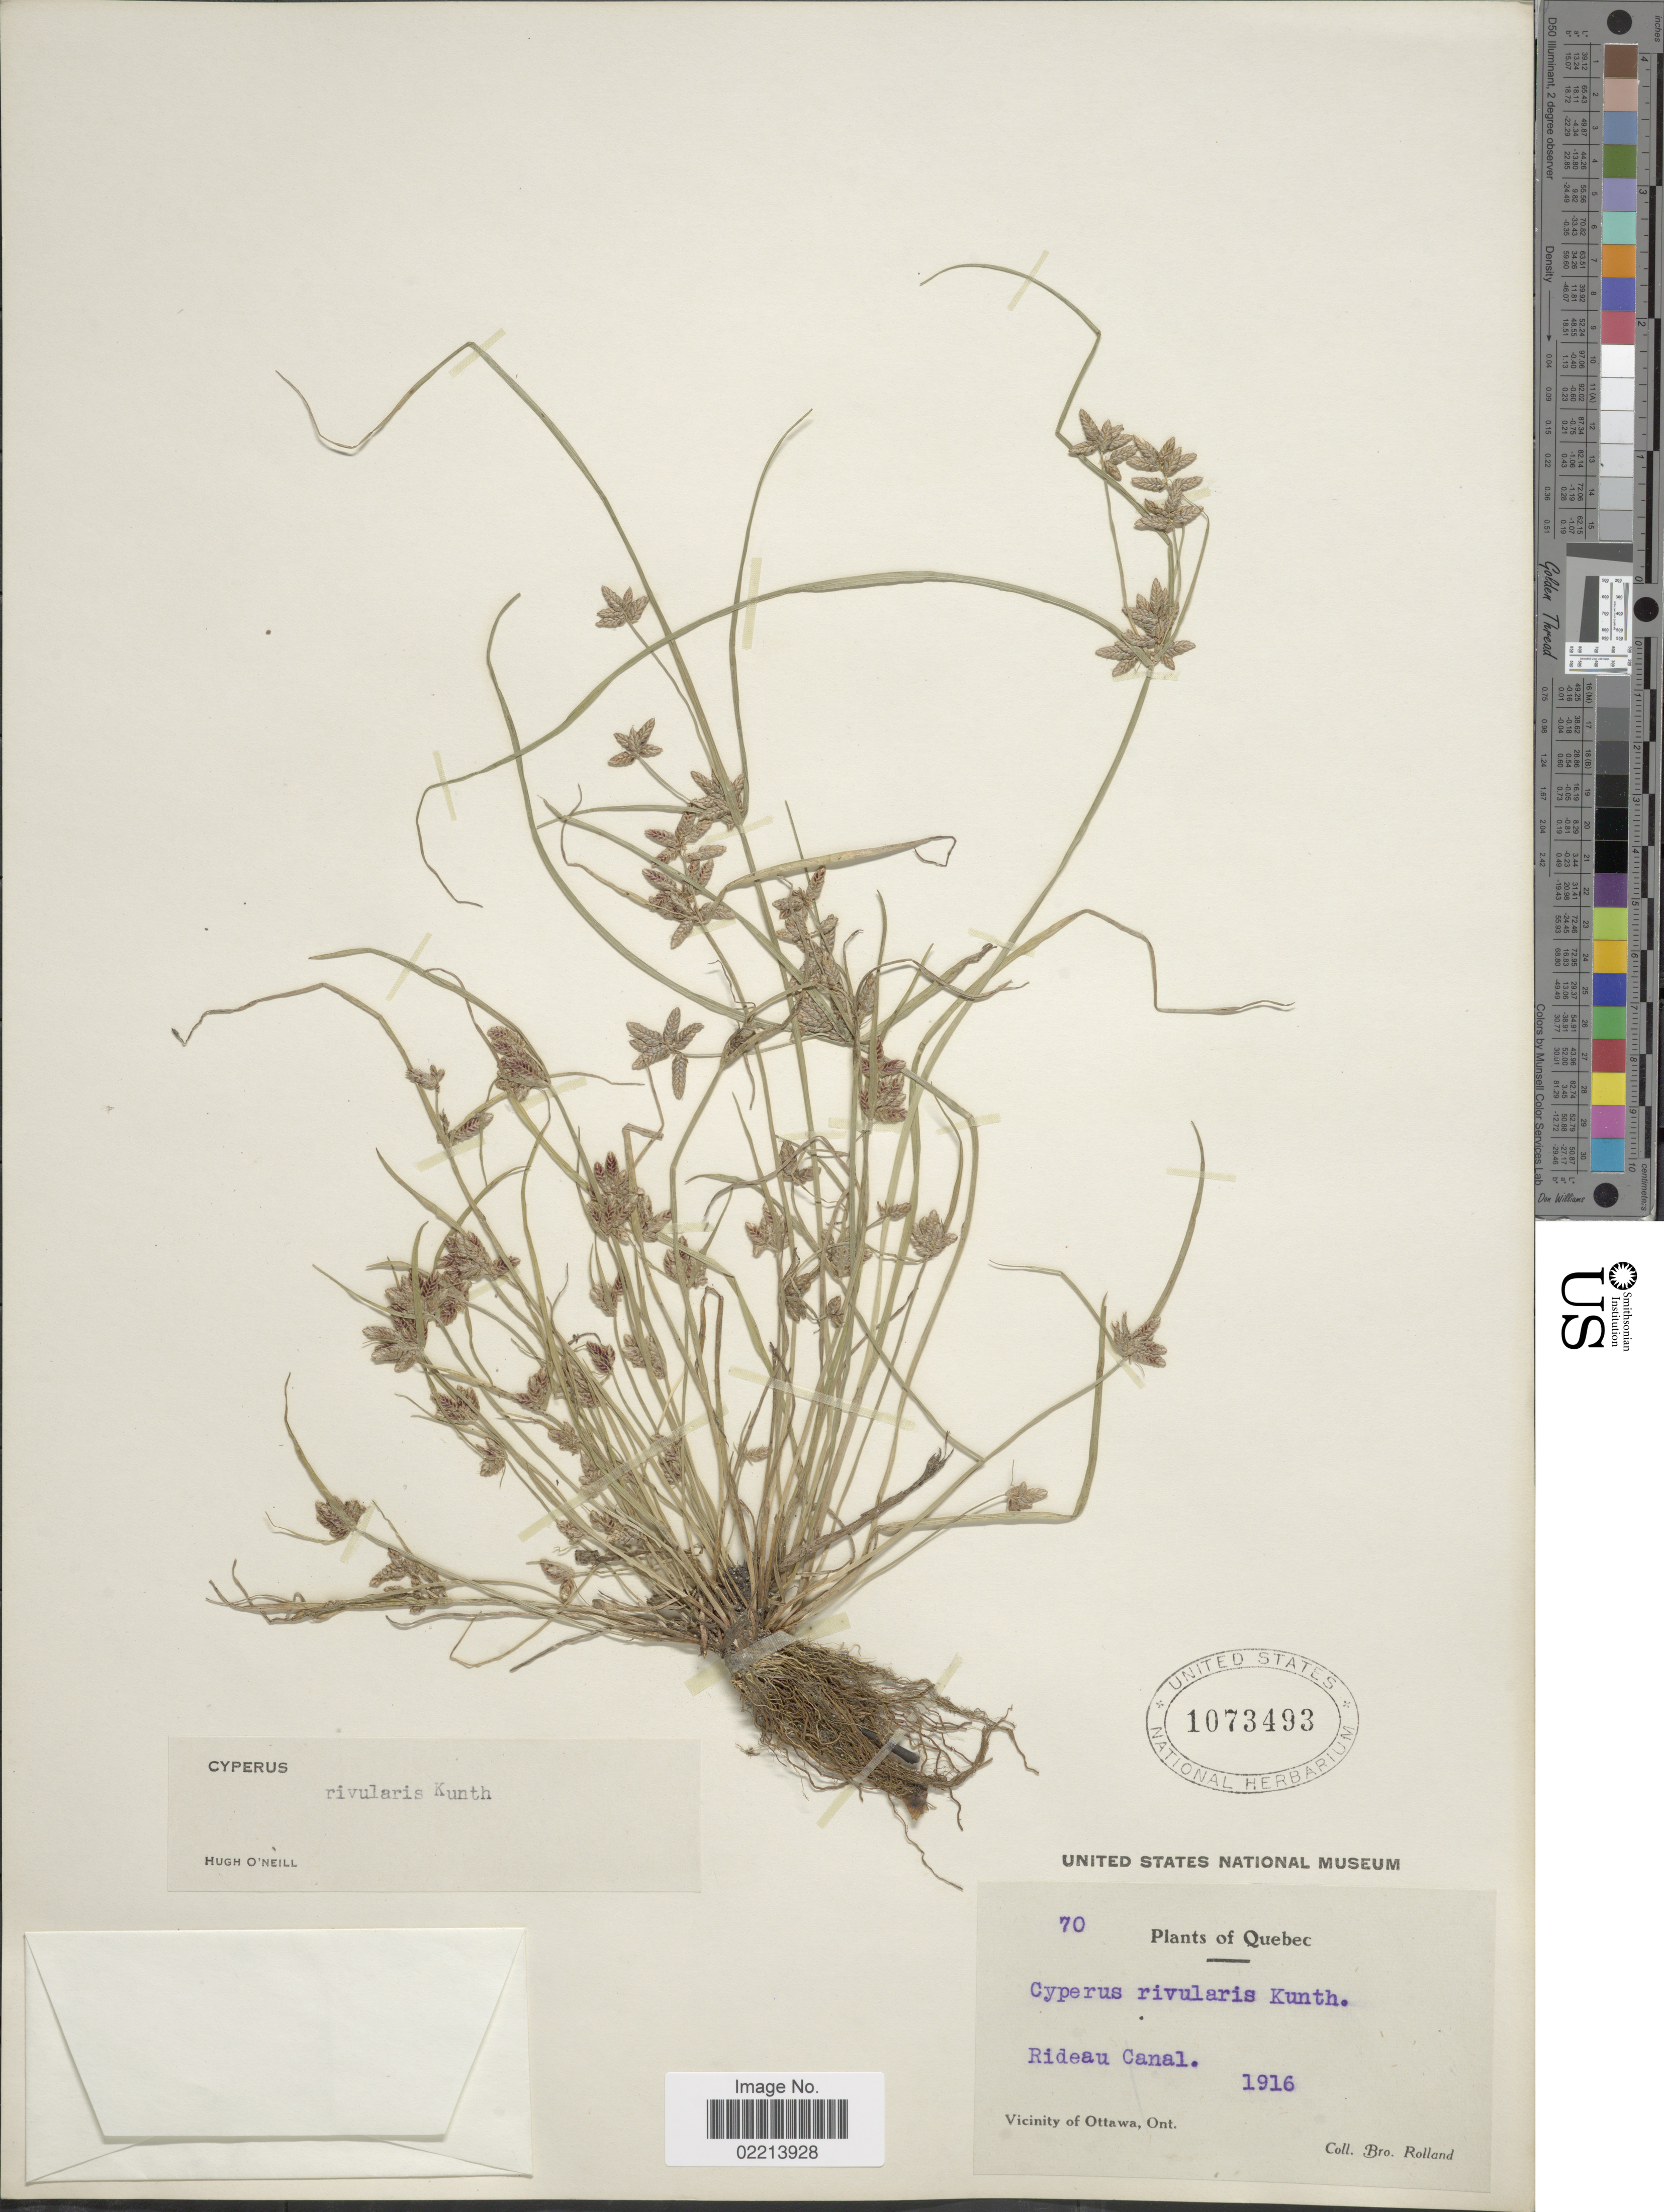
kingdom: Plantae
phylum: Tracheophyta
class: Liliopsida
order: Poales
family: Cyperaceae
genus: Cyperus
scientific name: Cyperus bipartitus Torr.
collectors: B. Rolland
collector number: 70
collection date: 1916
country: Canada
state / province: Ontario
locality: Quebec. Rideau Canal. Vicinity of Ottawa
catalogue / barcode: US 1073493